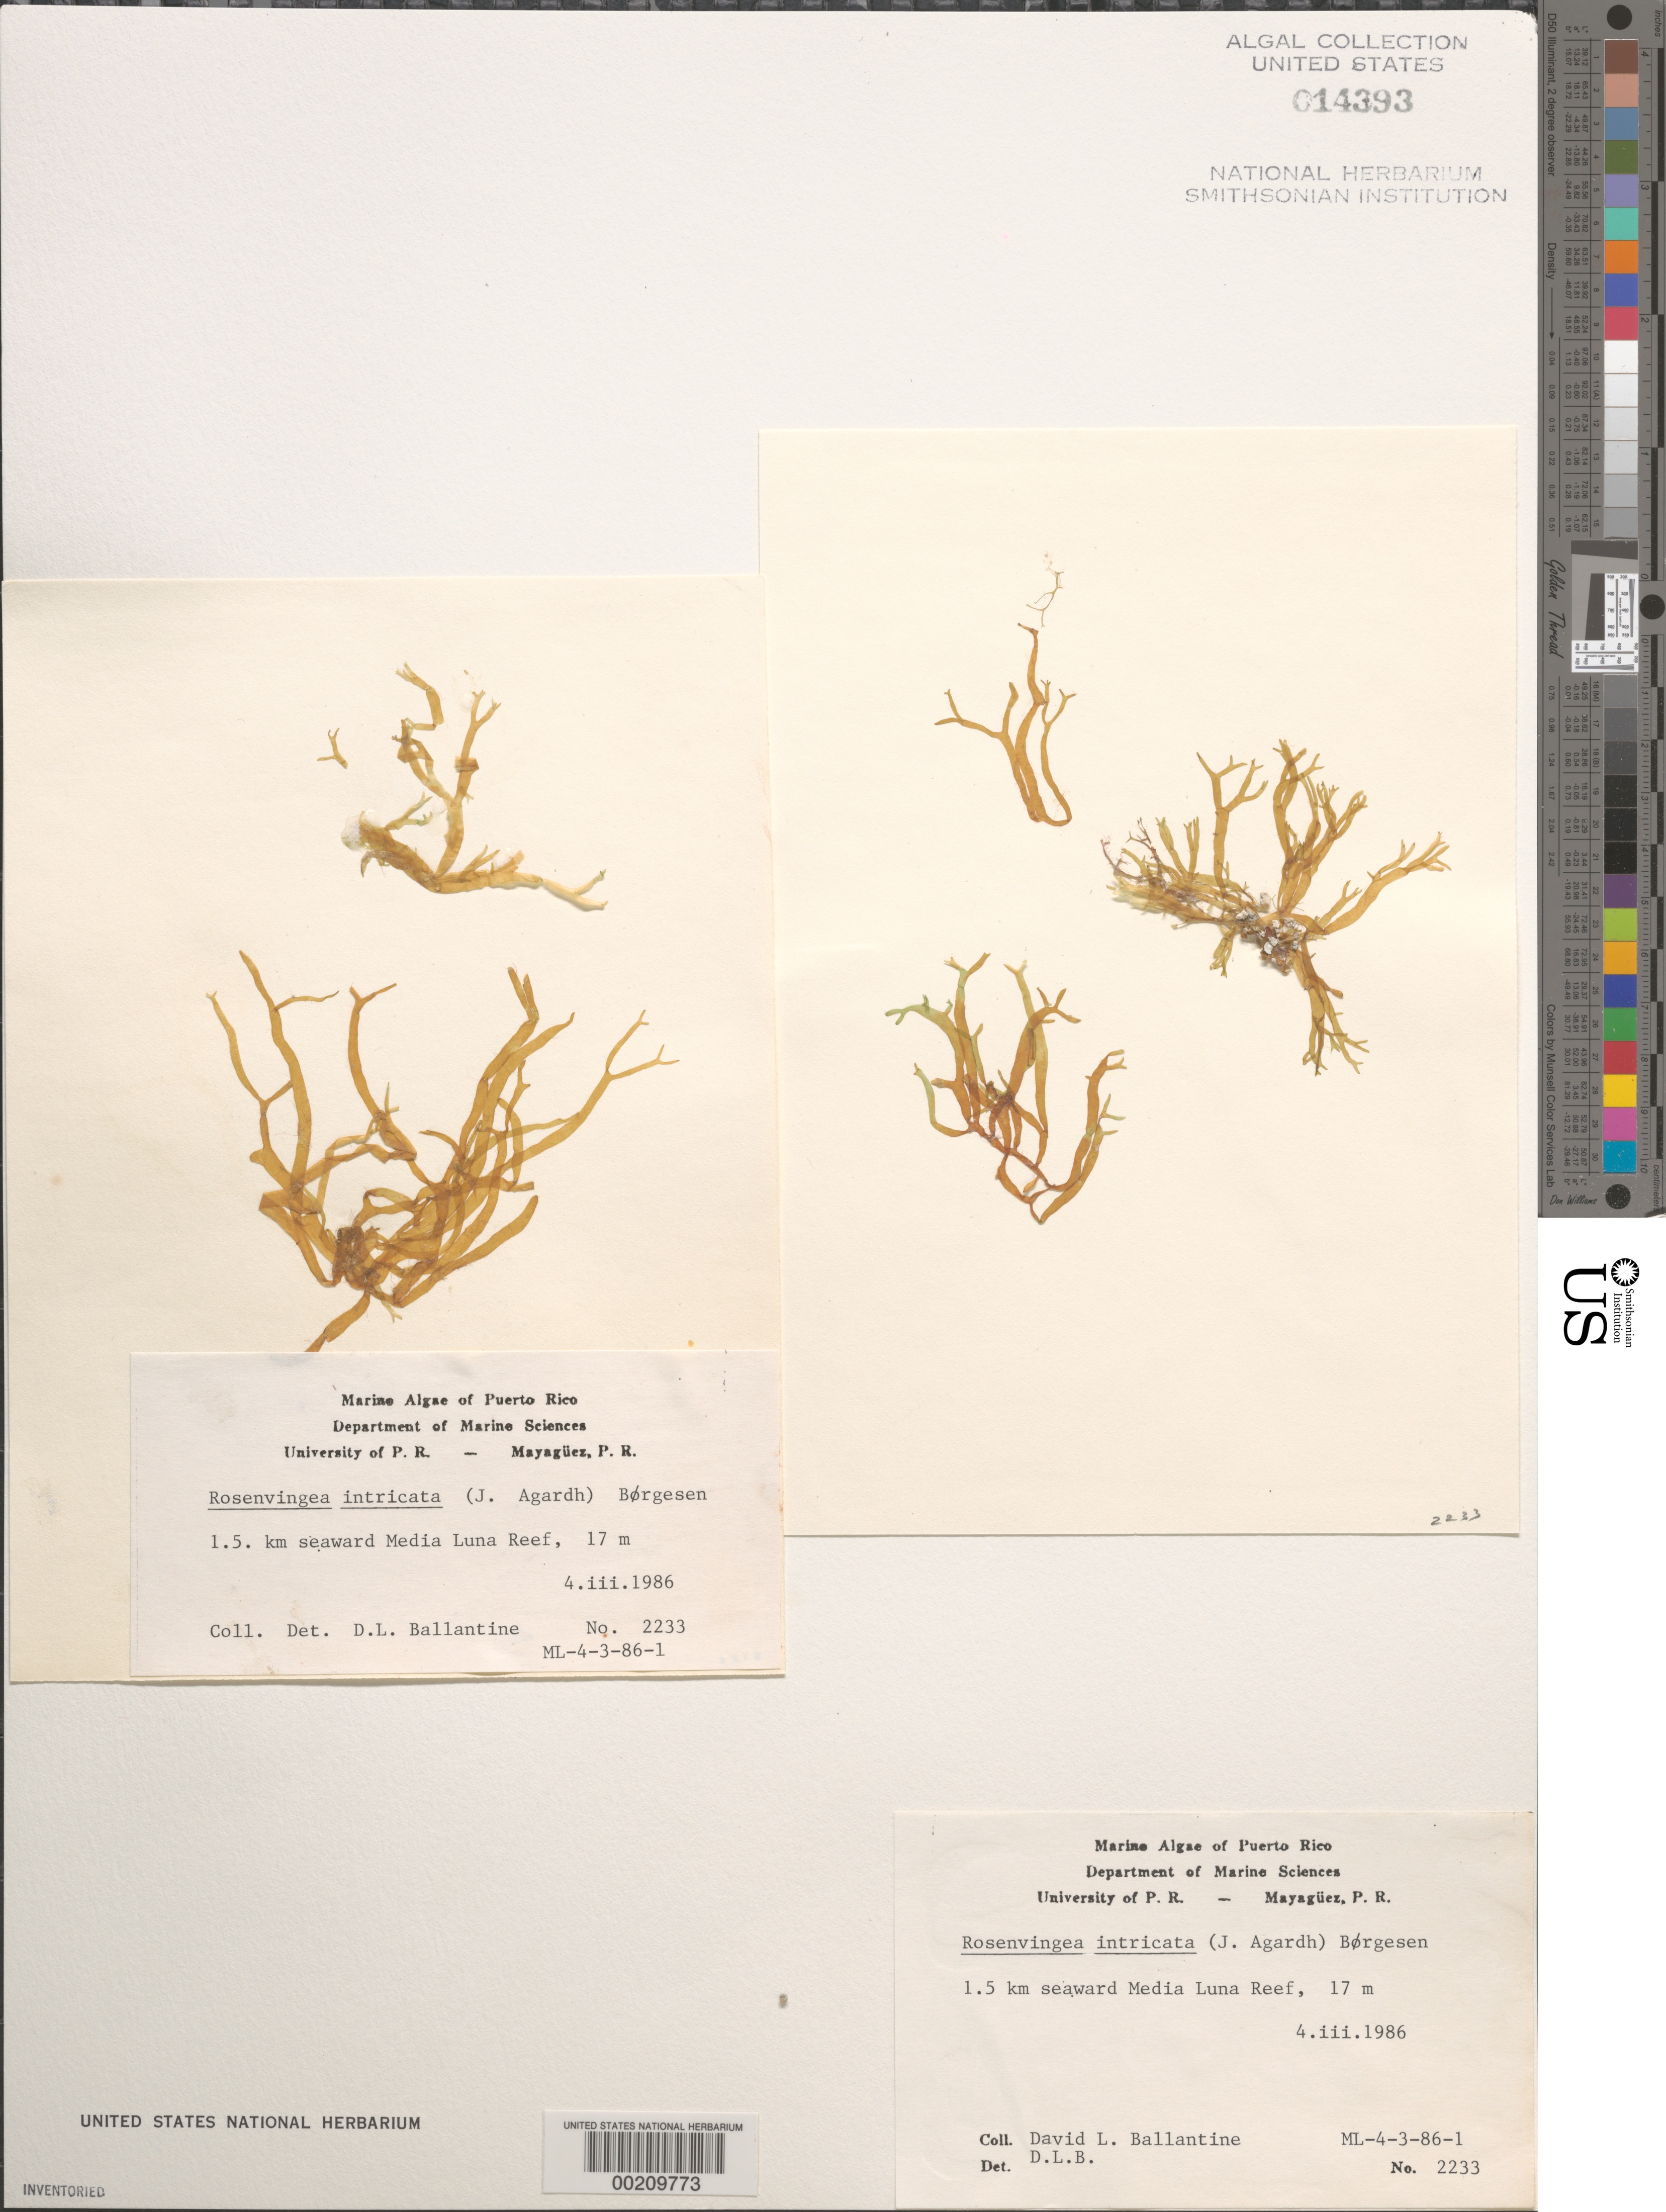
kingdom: Chromista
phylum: Ochrophyta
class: Phaeophyceae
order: Scytosiphonales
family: Scytosiphonaceae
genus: Rosenvingea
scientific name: Rosenvingea endiviifolia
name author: (Martius) M.J. Wynne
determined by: Algae name updating Project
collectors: D.L. Ballantine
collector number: DLB 2233 & ML-4-3-86-1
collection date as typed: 04 Mar 1986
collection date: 1986-03-04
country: Puerto Rico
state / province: Lajas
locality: Media Luna Reef, La Parguera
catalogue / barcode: US 14393